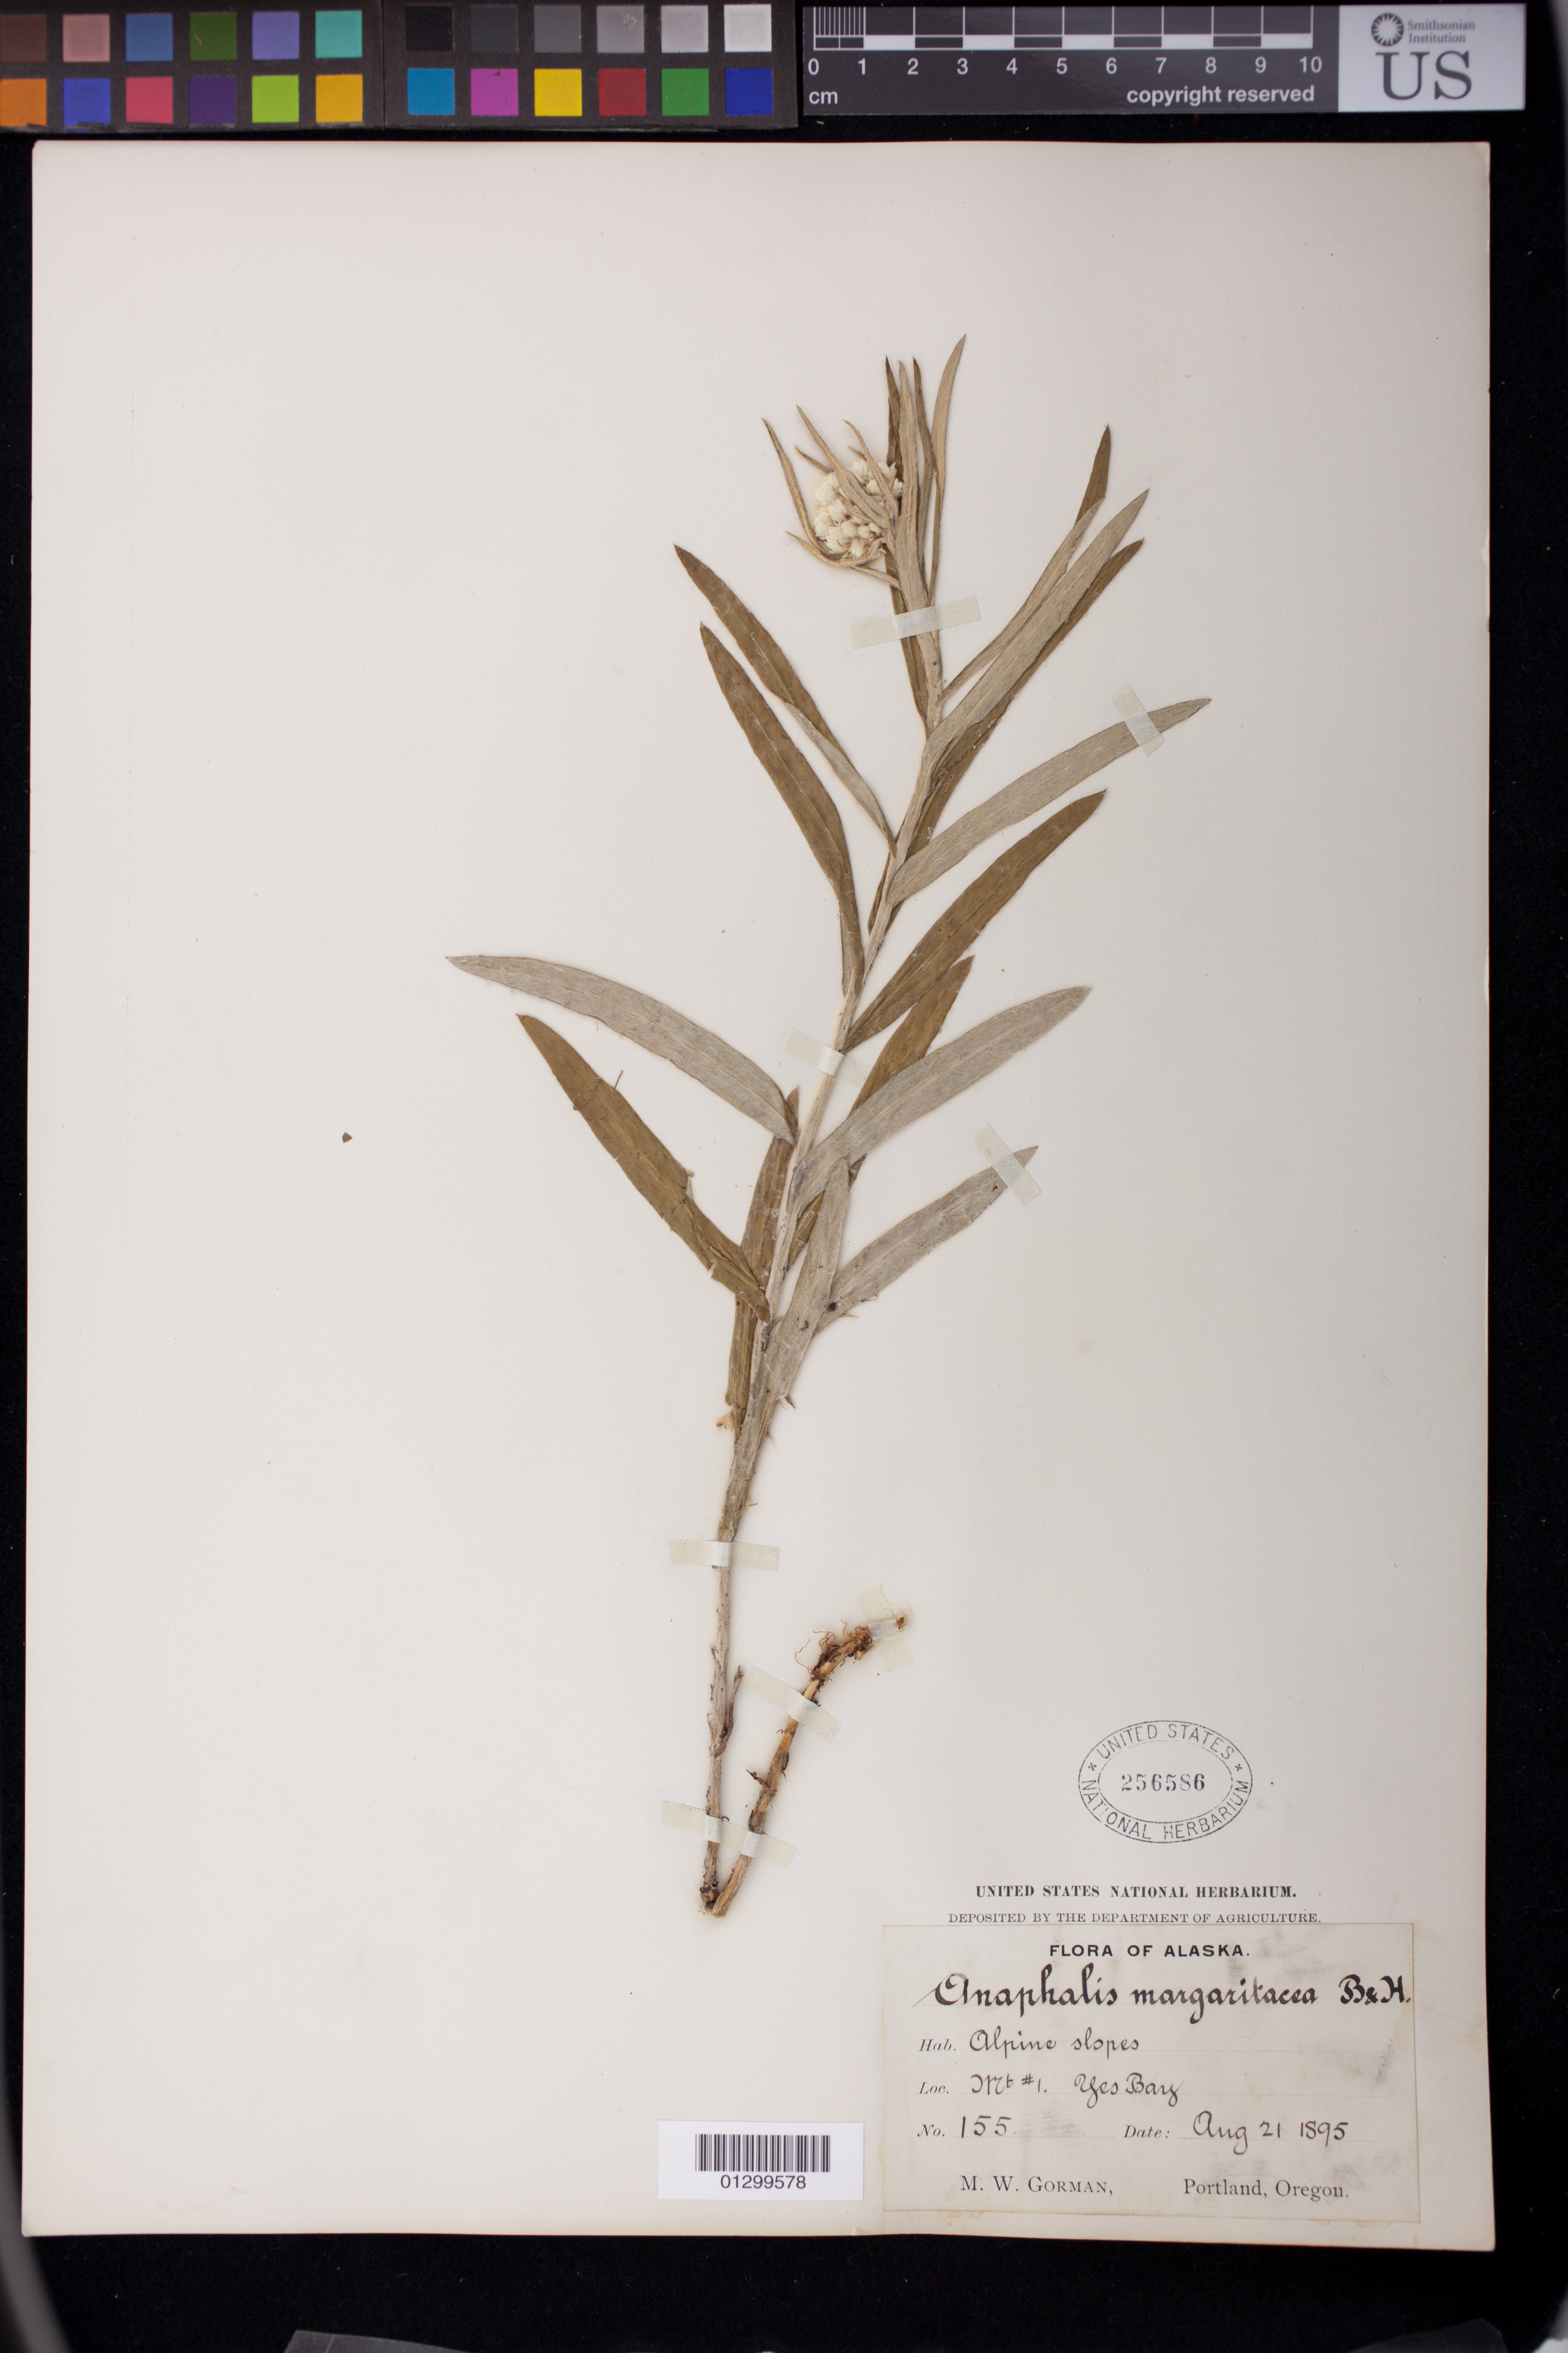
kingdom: Plantae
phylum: Tracheophyta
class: Magnoliopsida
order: Asterales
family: Asteraceae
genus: Anaphalis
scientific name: Anaphalis margaritacea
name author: (L.) Benth. & Hook. f.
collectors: M. W. Gorman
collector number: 155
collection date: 1895-08-21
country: United States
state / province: Alaska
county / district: Ketchikan Gateway Borough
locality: Mountain #1 Yes Bay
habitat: Alpine slopes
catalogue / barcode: US 256586